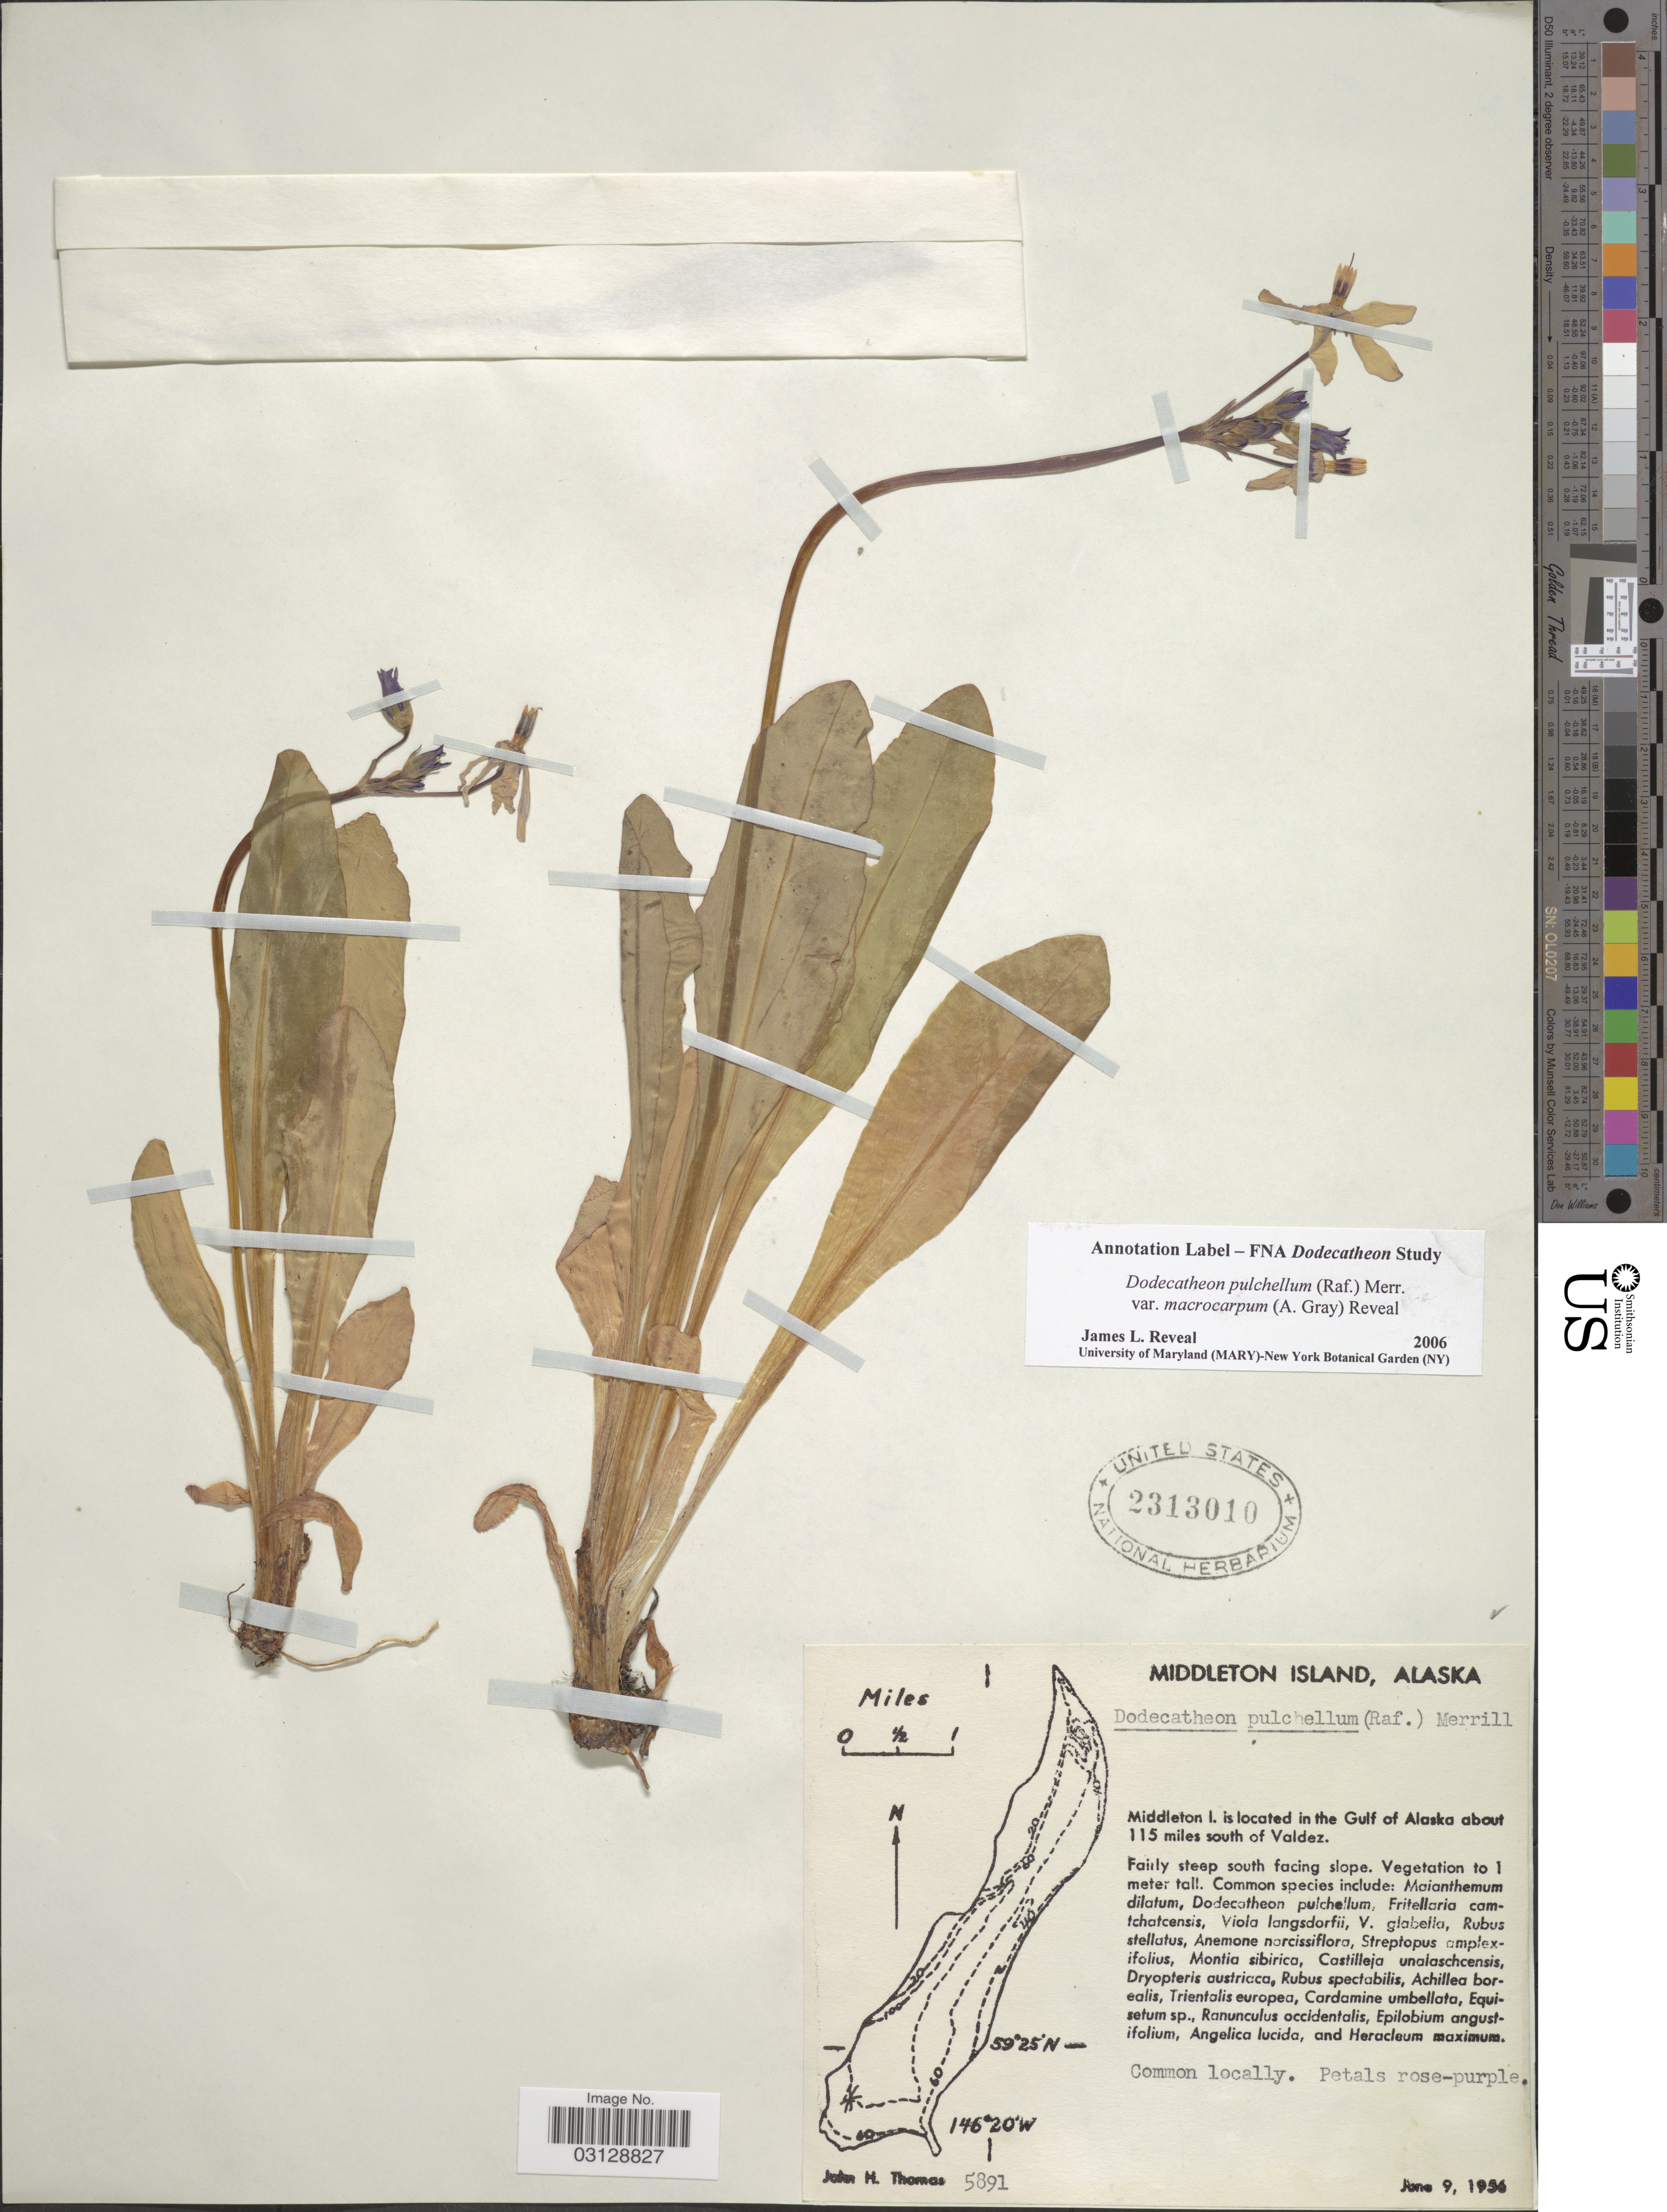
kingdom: Plantae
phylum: Tracheophyta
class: Magnoliopsida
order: Ericales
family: Primulaceae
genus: Dodecatheon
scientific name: Dodecatheon pulchellum var. macrocarpum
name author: (A. Gray) Reveal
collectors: J. H. Thomas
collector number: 5891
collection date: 1956-06-09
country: United States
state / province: Alaska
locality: Middleton Island. Middleton I. is located in the Gulf of Alaska about 115 miles south of Valdez.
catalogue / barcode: US 2313010